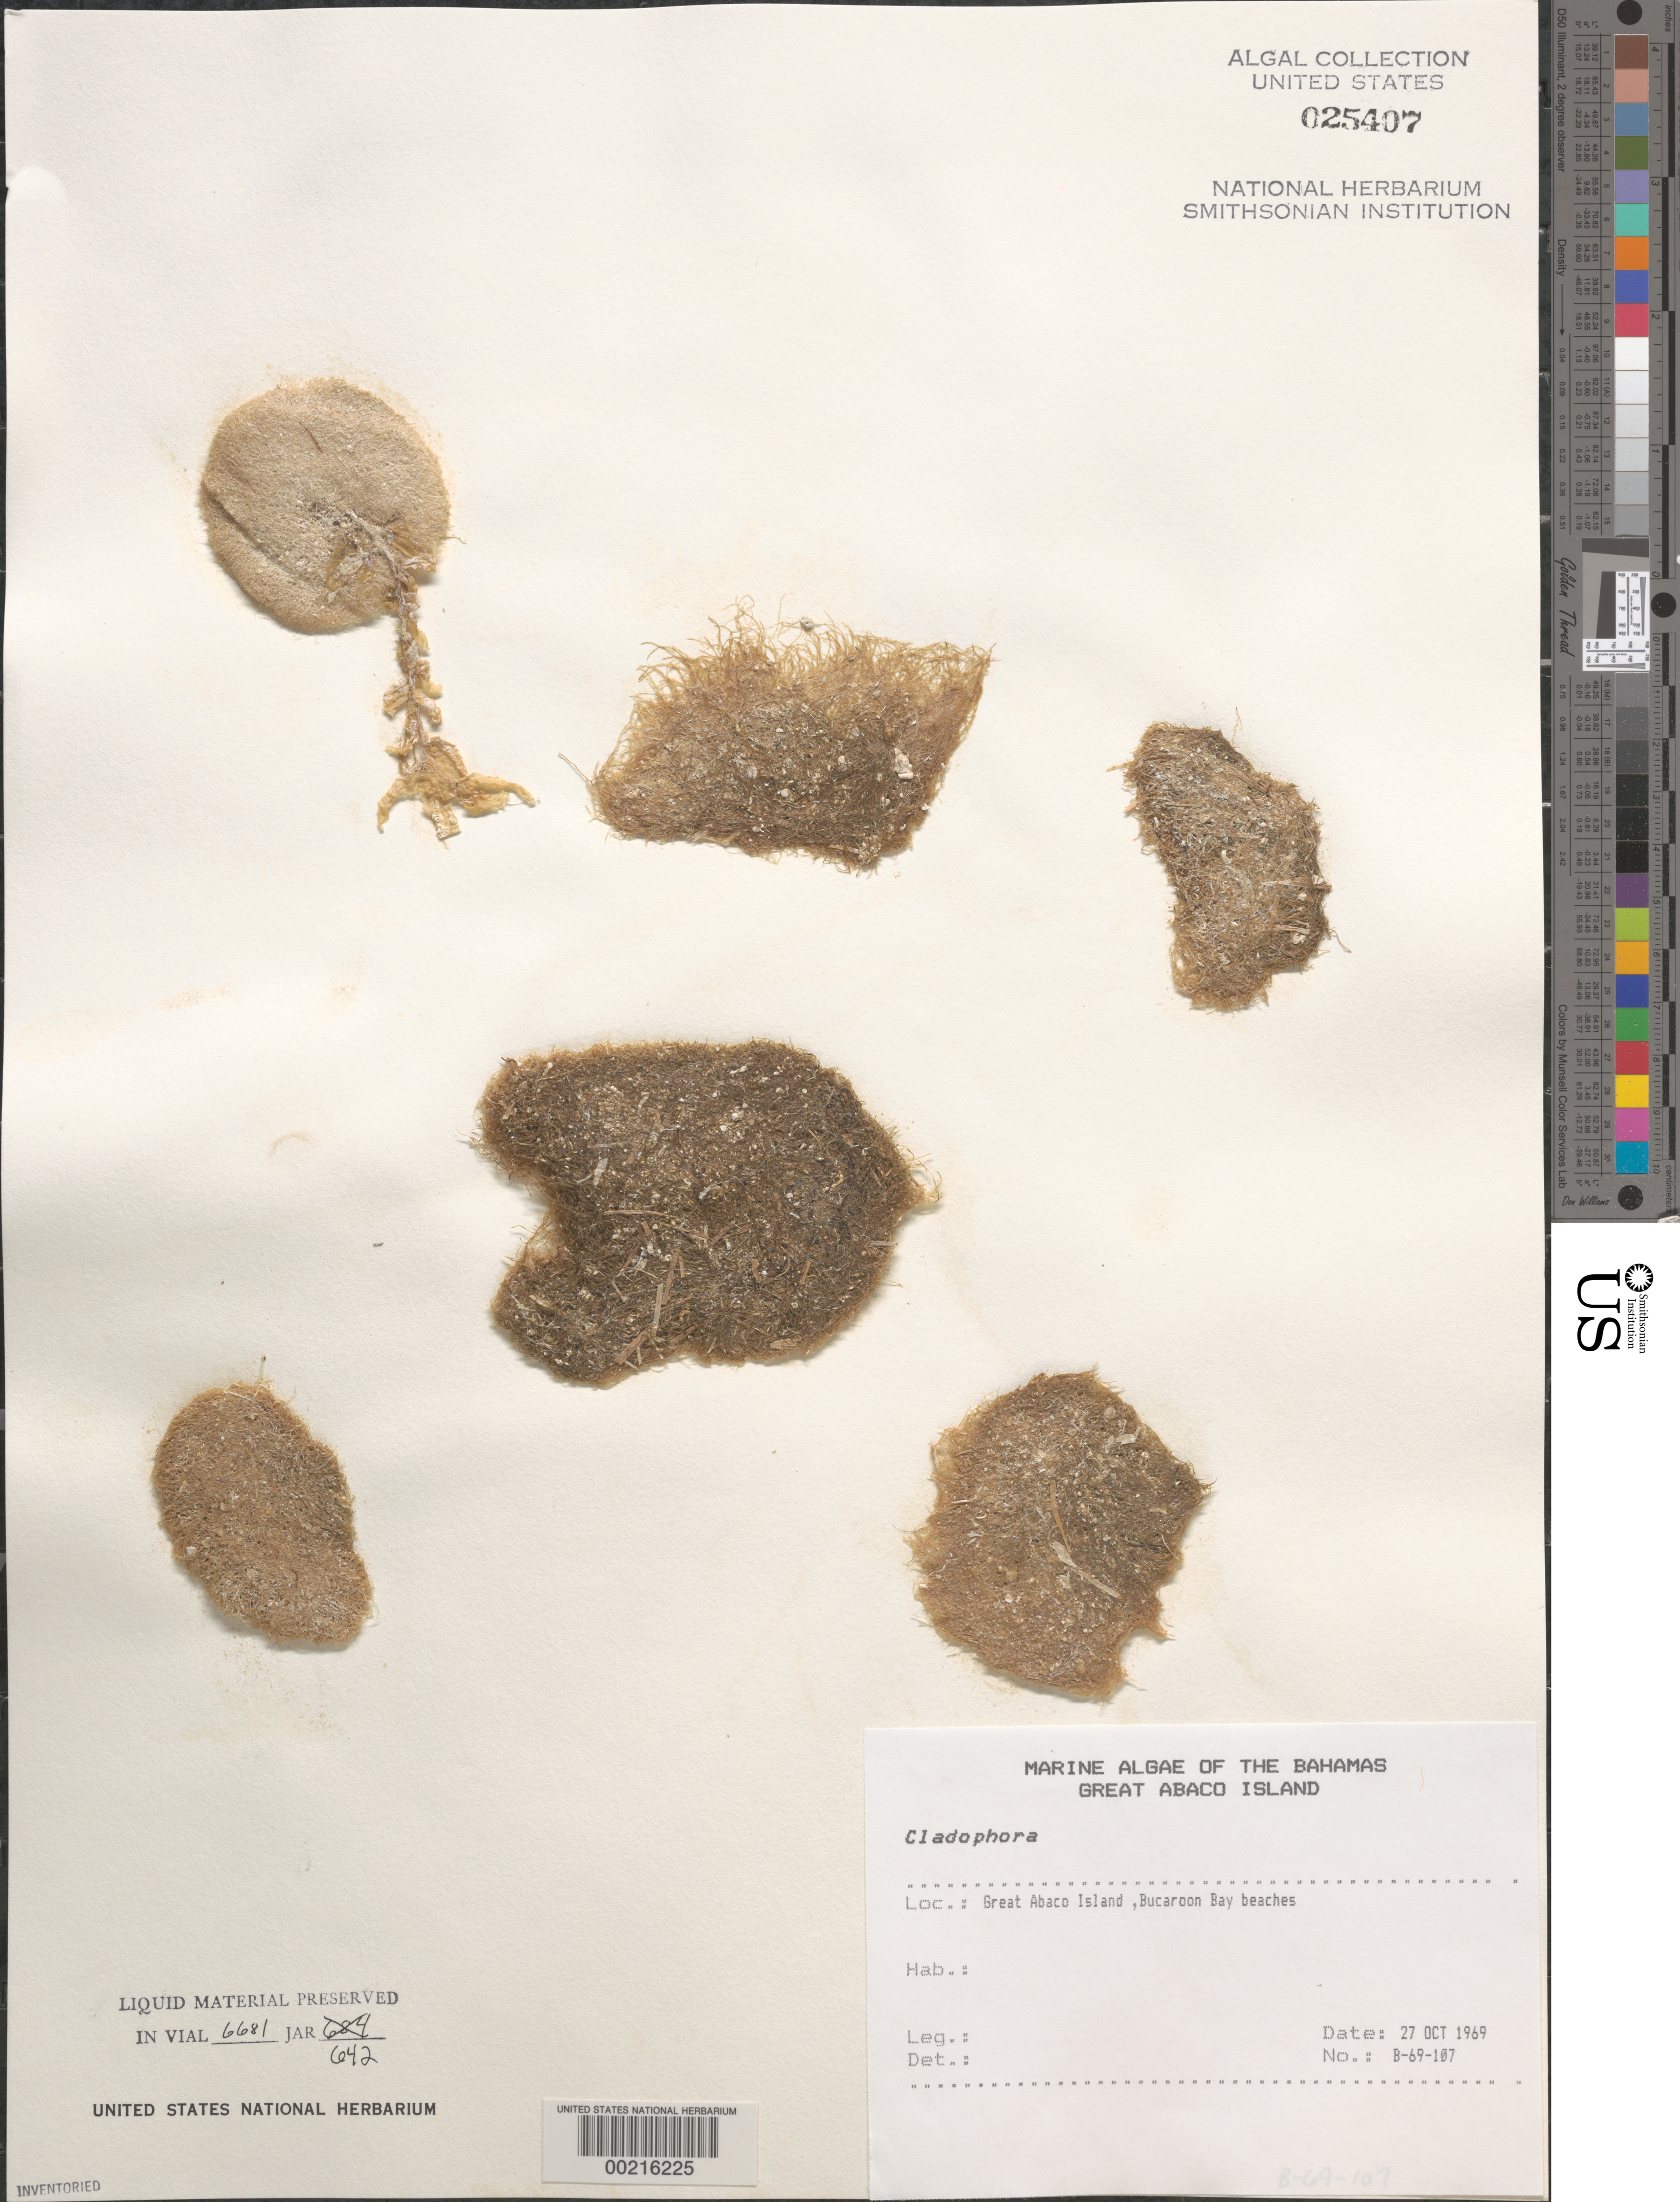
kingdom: Plantae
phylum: Chlorophyta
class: Ulvophyceae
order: Cladophorales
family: Cladophoraceae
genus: Cladophora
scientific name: Cladophora sp.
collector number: B-69-107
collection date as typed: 27 Oct 1969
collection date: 1969-10-27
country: Bahamas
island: Great Abaco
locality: Buckaroon Bay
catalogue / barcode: US 25407